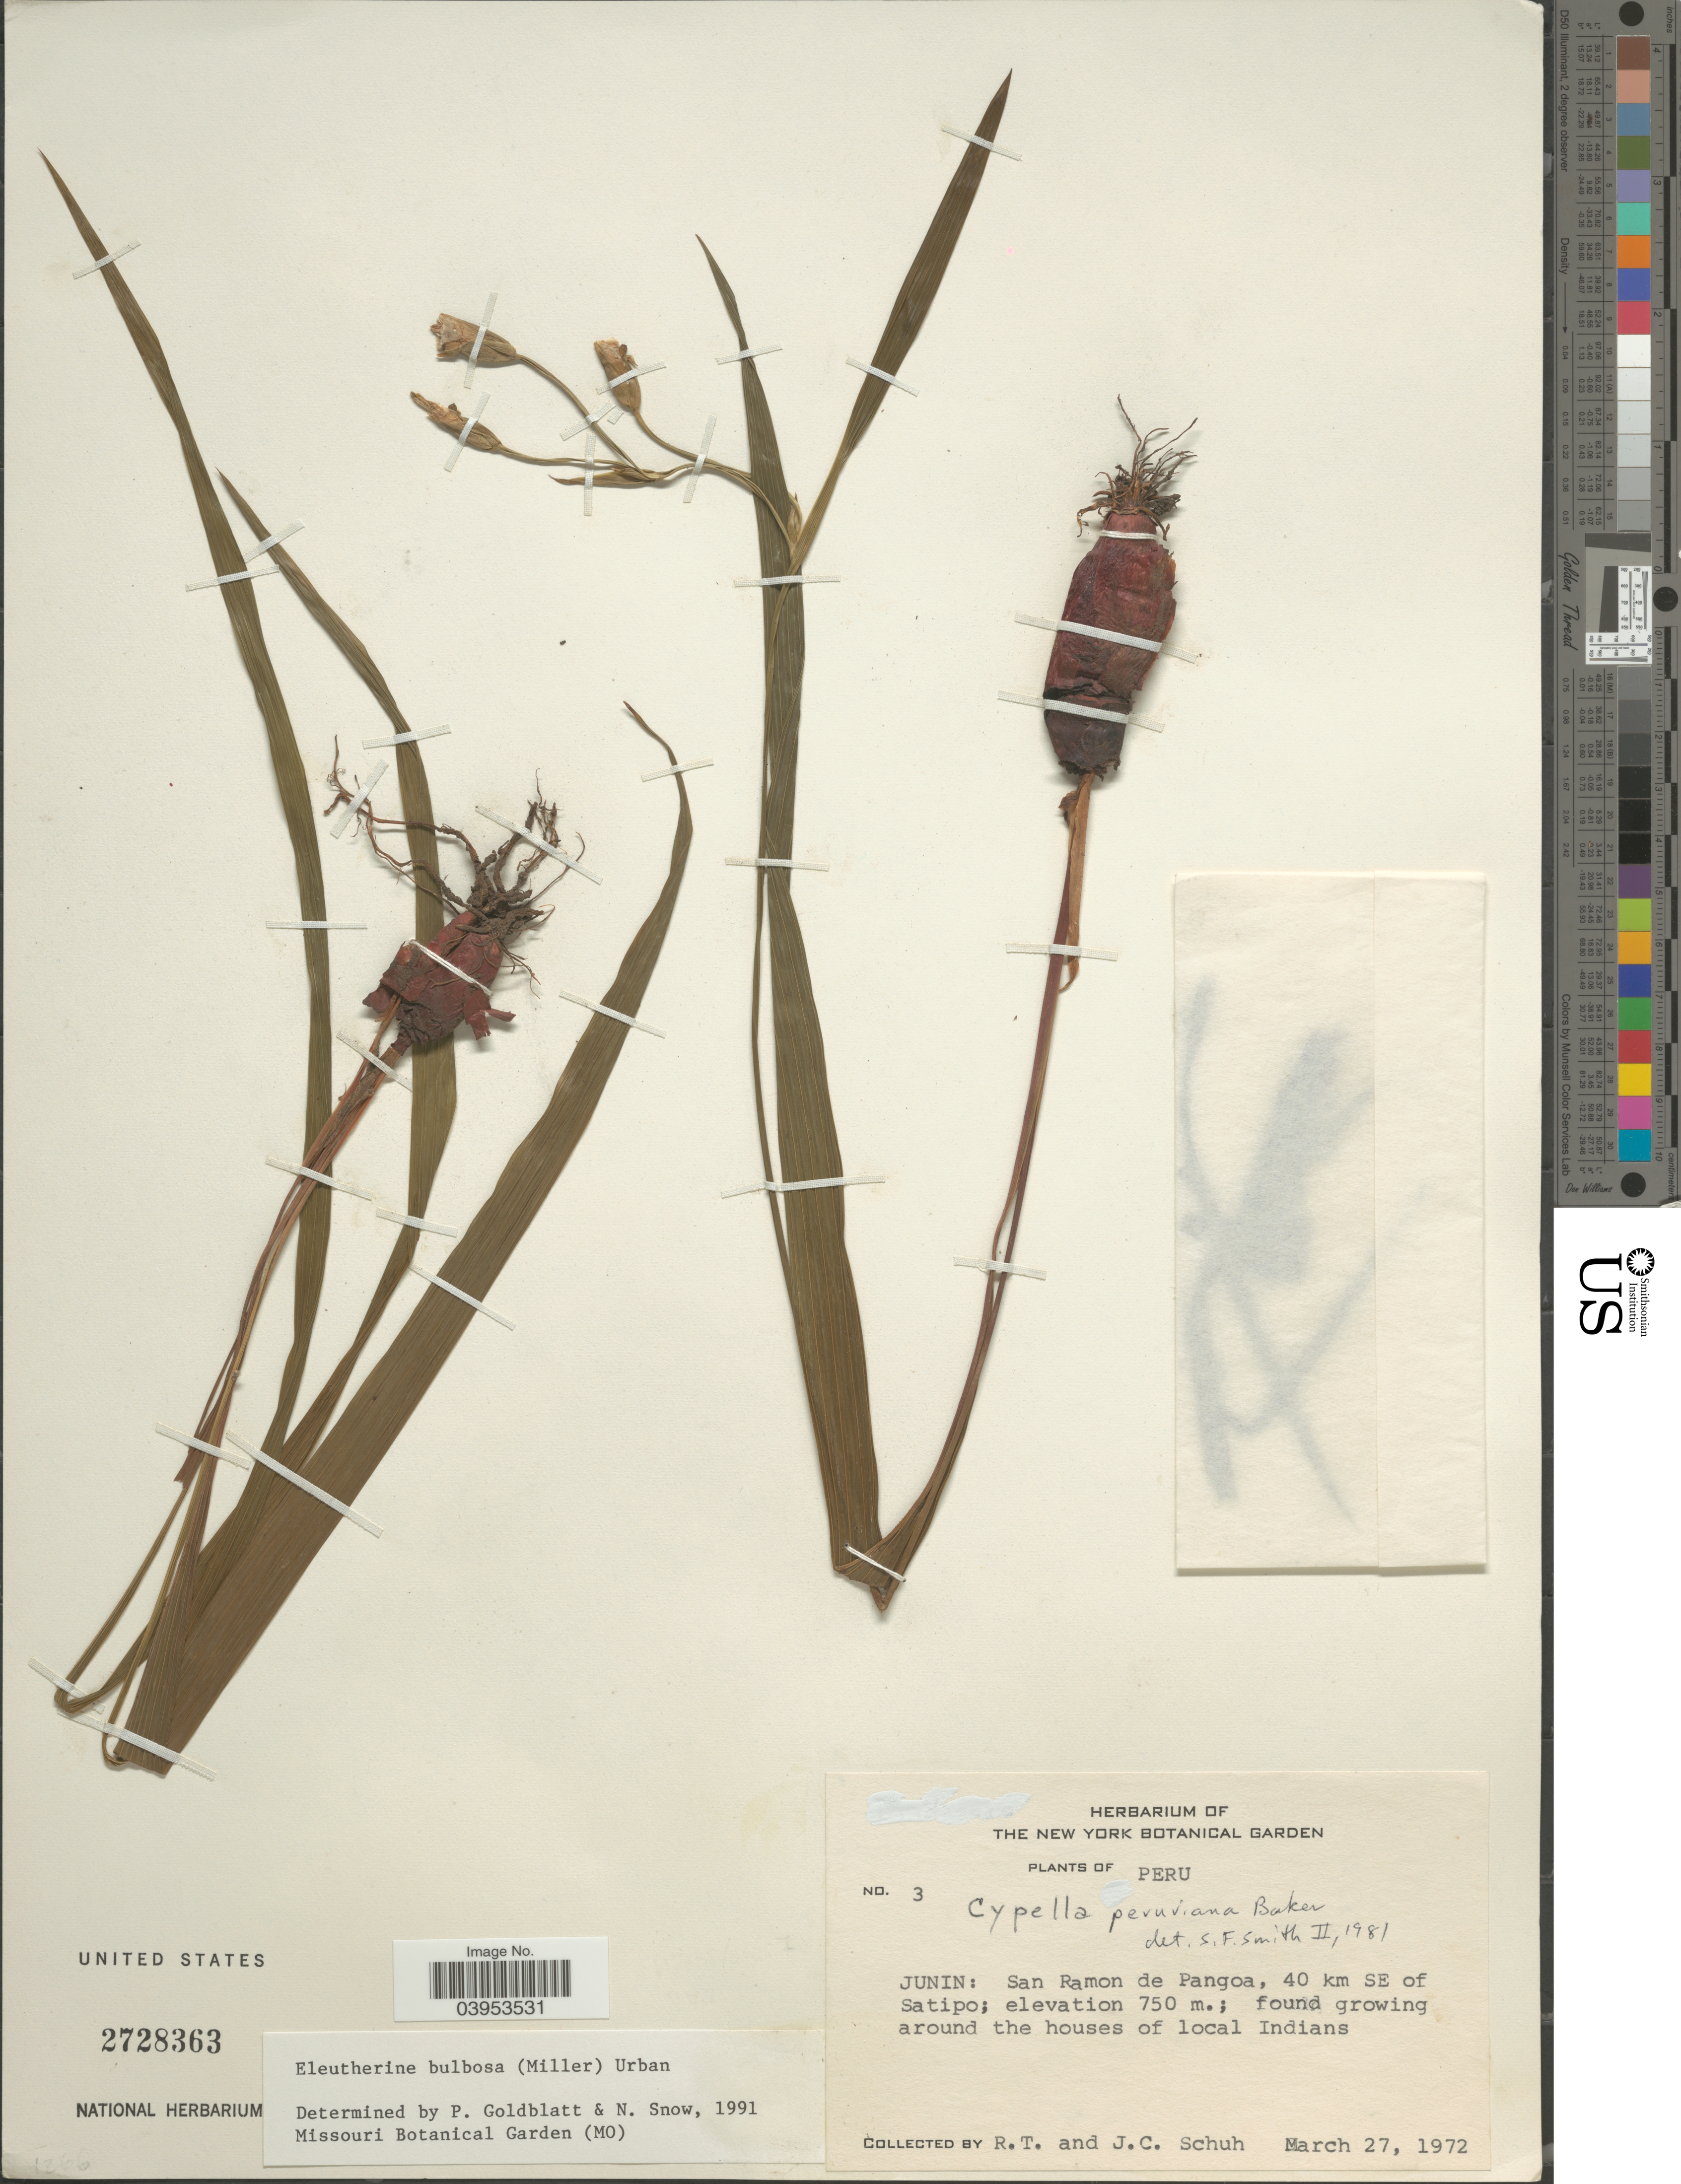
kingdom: Plantae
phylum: Tracheophyta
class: Liliopsida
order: Asparagales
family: Iridaceae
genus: Eleutherine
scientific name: Eleutherine bulbosa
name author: (Mill.) Urb.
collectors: R. Schuh & J. Schuh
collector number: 3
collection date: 1972-03-27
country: Peru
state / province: Junín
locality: San Ramon de Pangoa, 40 km SE of Satipo.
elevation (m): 750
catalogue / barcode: US 2728363